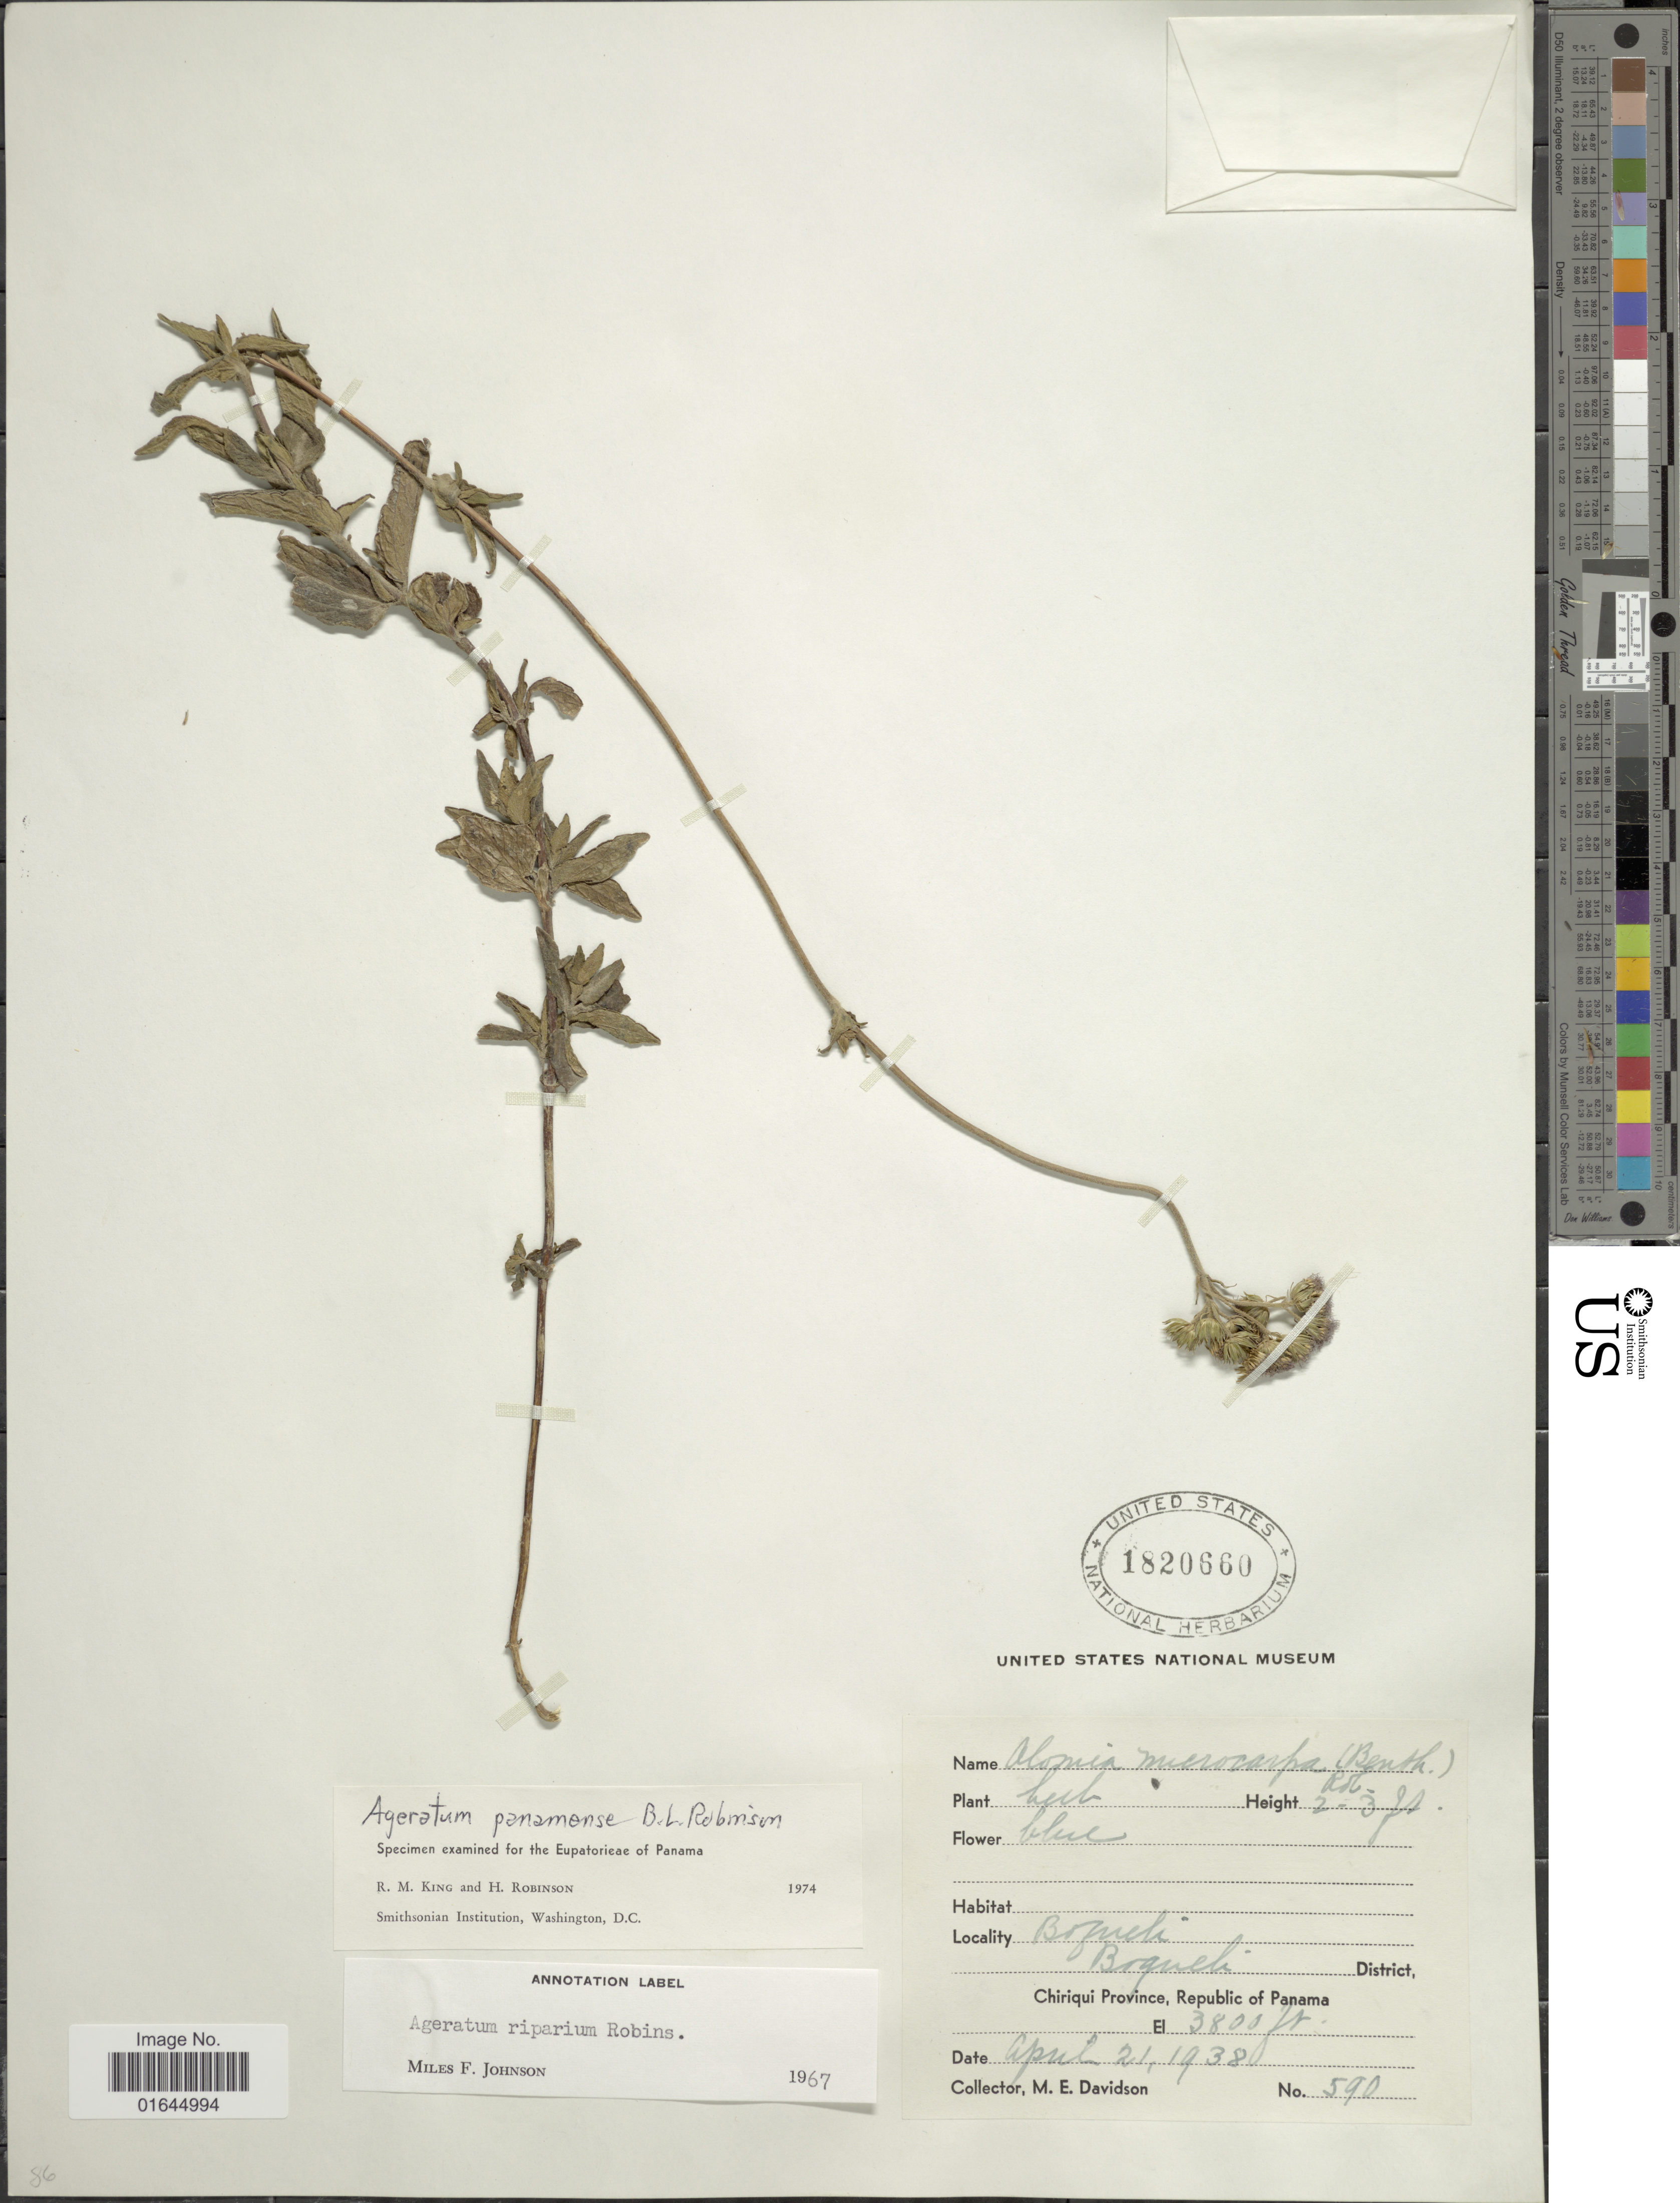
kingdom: Plantae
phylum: Tracheophyta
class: Magnoliopsida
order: Asterales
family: Asteraceae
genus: Ageratum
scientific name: Ageratum panamense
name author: B.L. Rob.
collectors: M. E. Davidson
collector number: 590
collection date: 1938-04-21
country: Panama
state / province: Chiriqui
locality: Boquete, Boquete District. Republic of Panama.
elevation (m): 1158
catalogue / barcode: US 1820660